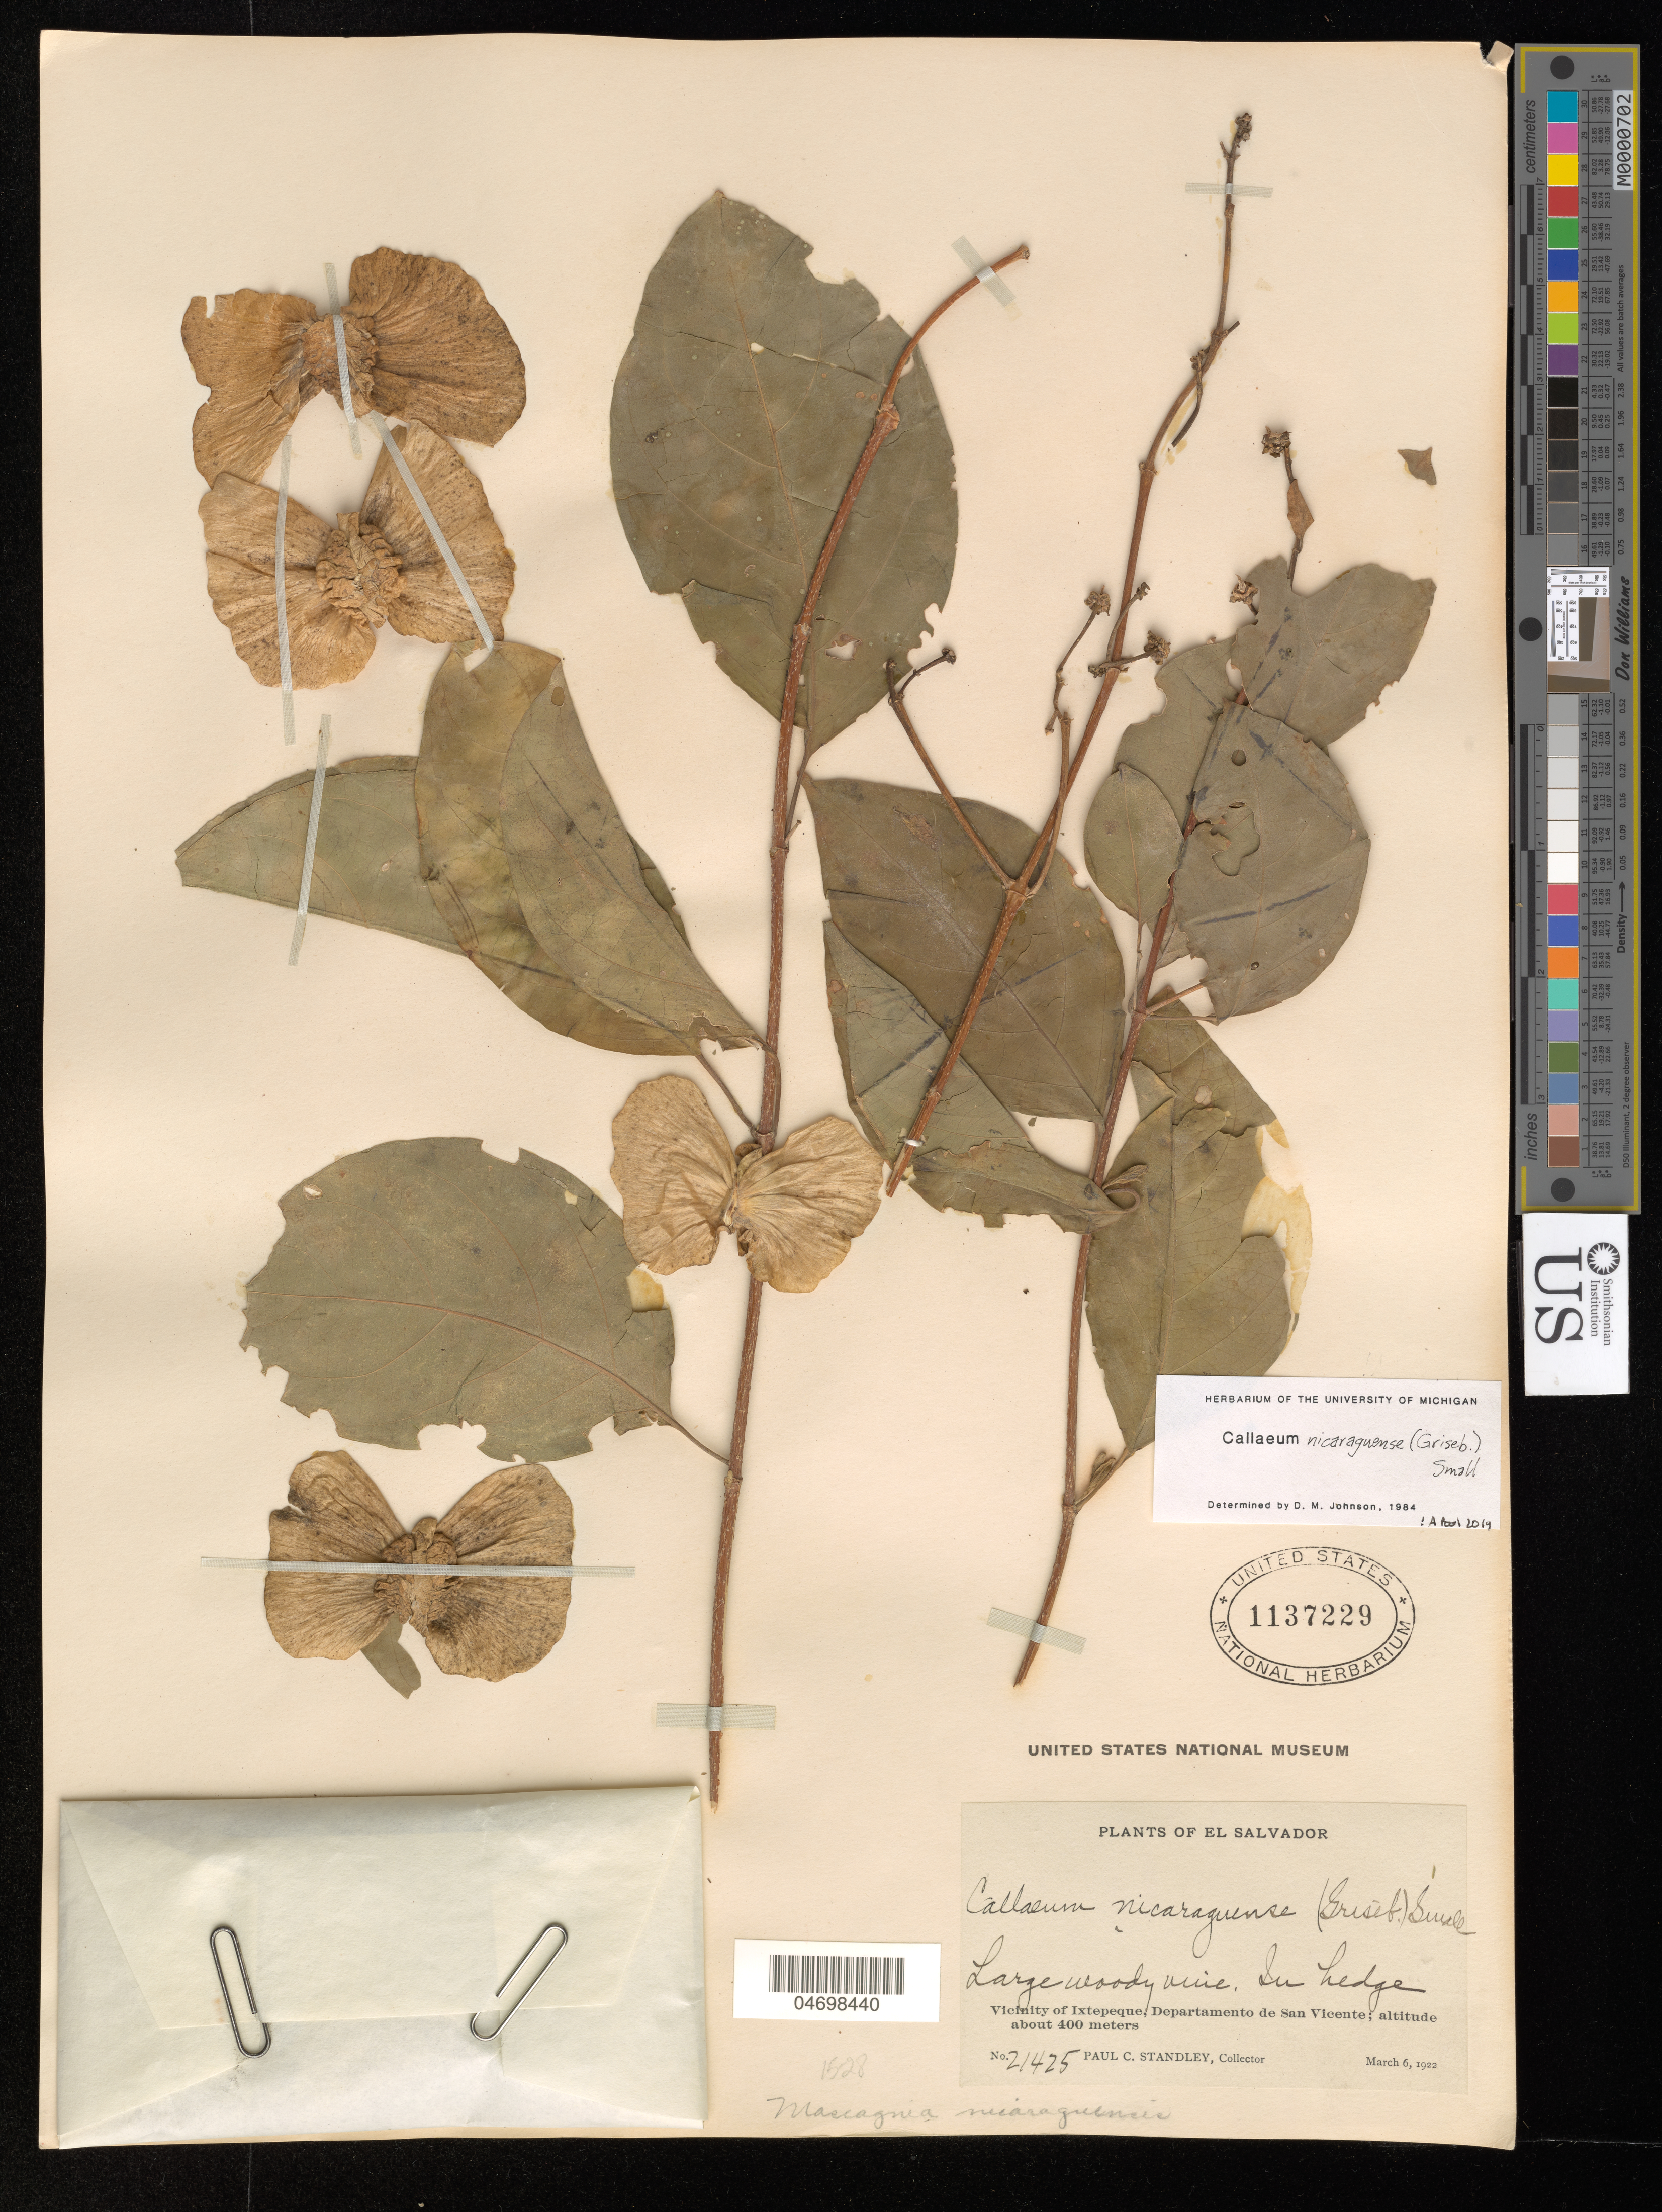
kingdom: Plantae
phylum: Tracheophyta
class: Magnoliopsida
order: Malpighiales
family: Malpighiaceae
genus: Callaeum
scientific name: Callaeum nicaraguense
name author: (Griseb.) Small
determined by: Pool, A., (MO), Missouri Botanical Garden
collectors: P. C. Standley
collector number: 21425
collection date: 1922-03-06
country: El Salvador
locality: Vicinity of Ixtepeque, Departamento de San Vicente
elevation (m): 400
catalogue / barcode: US 1137229